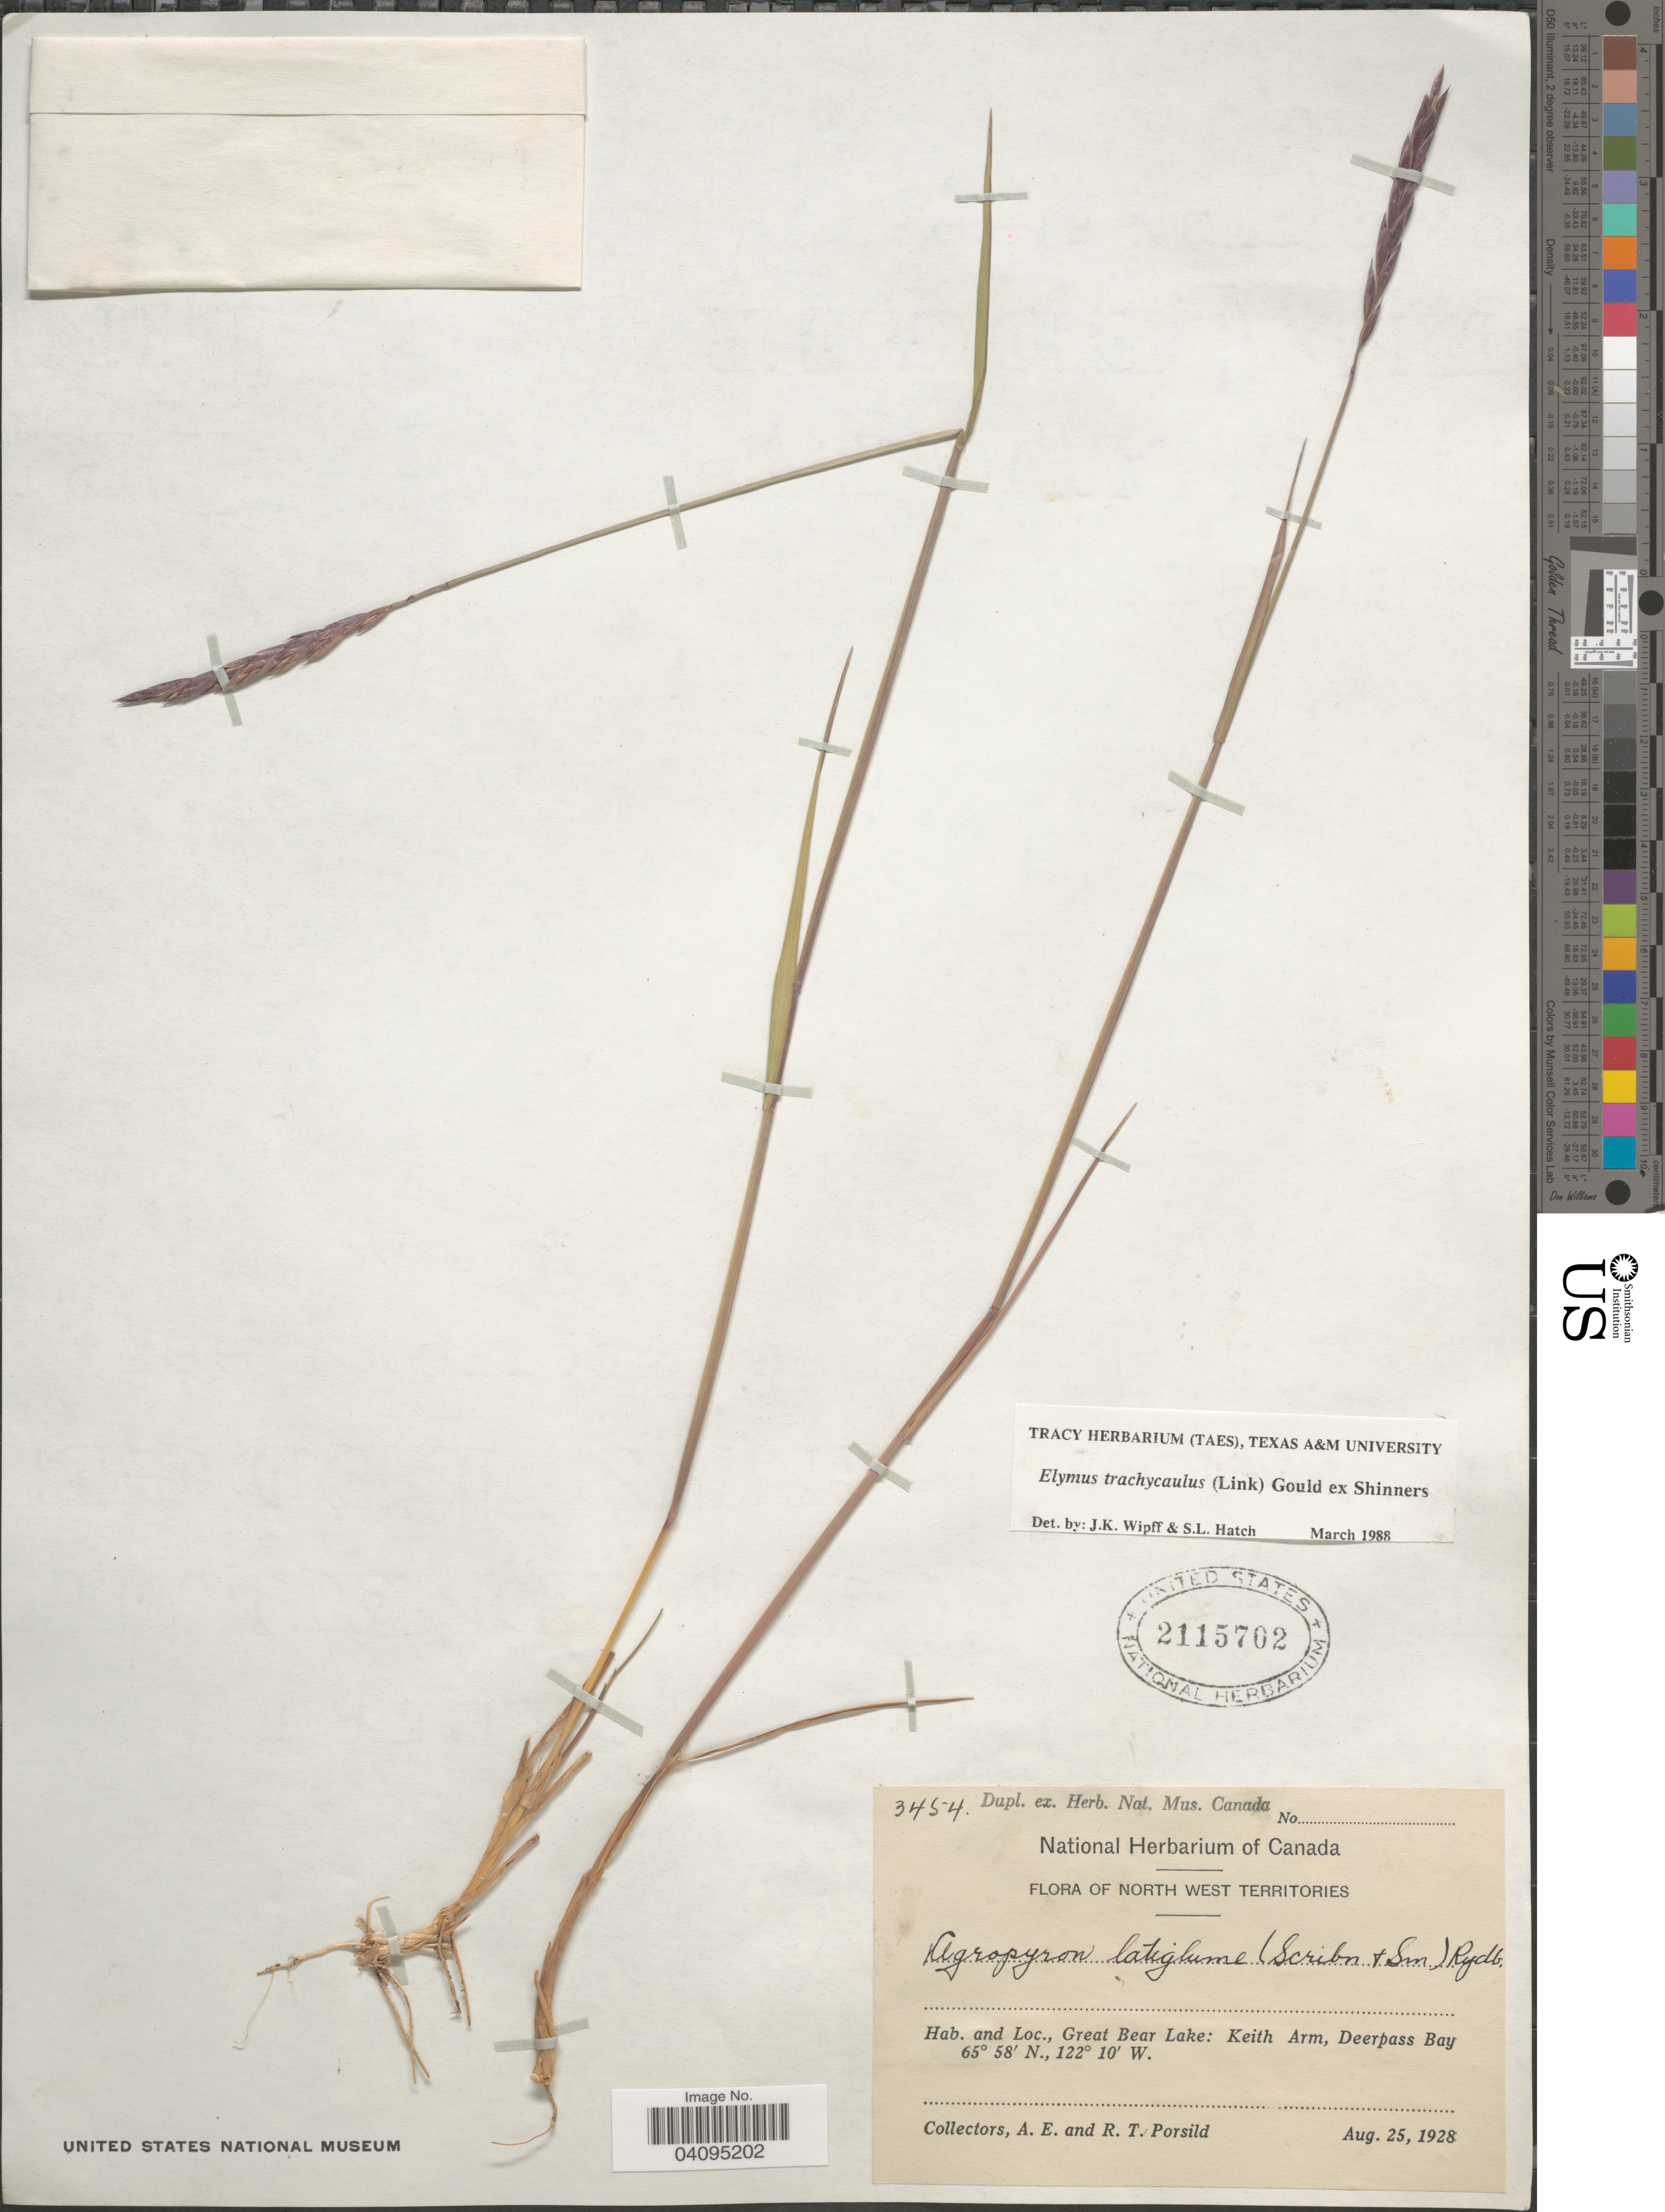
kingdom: Plantae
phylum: Tracheophyta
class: Liliopsida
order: Poales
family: Poaceae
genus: Elymus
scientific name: Elymus trachycaulus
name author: (Link) Gould ex Shinners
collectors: A. E. Porsild & R. T. Porsild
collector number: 3454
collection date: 1928-08-25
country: Canada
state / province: Northwest Territories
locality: Great Bear Lake: Keith Arm, Deerpass Bay.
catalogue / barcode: US 2115702